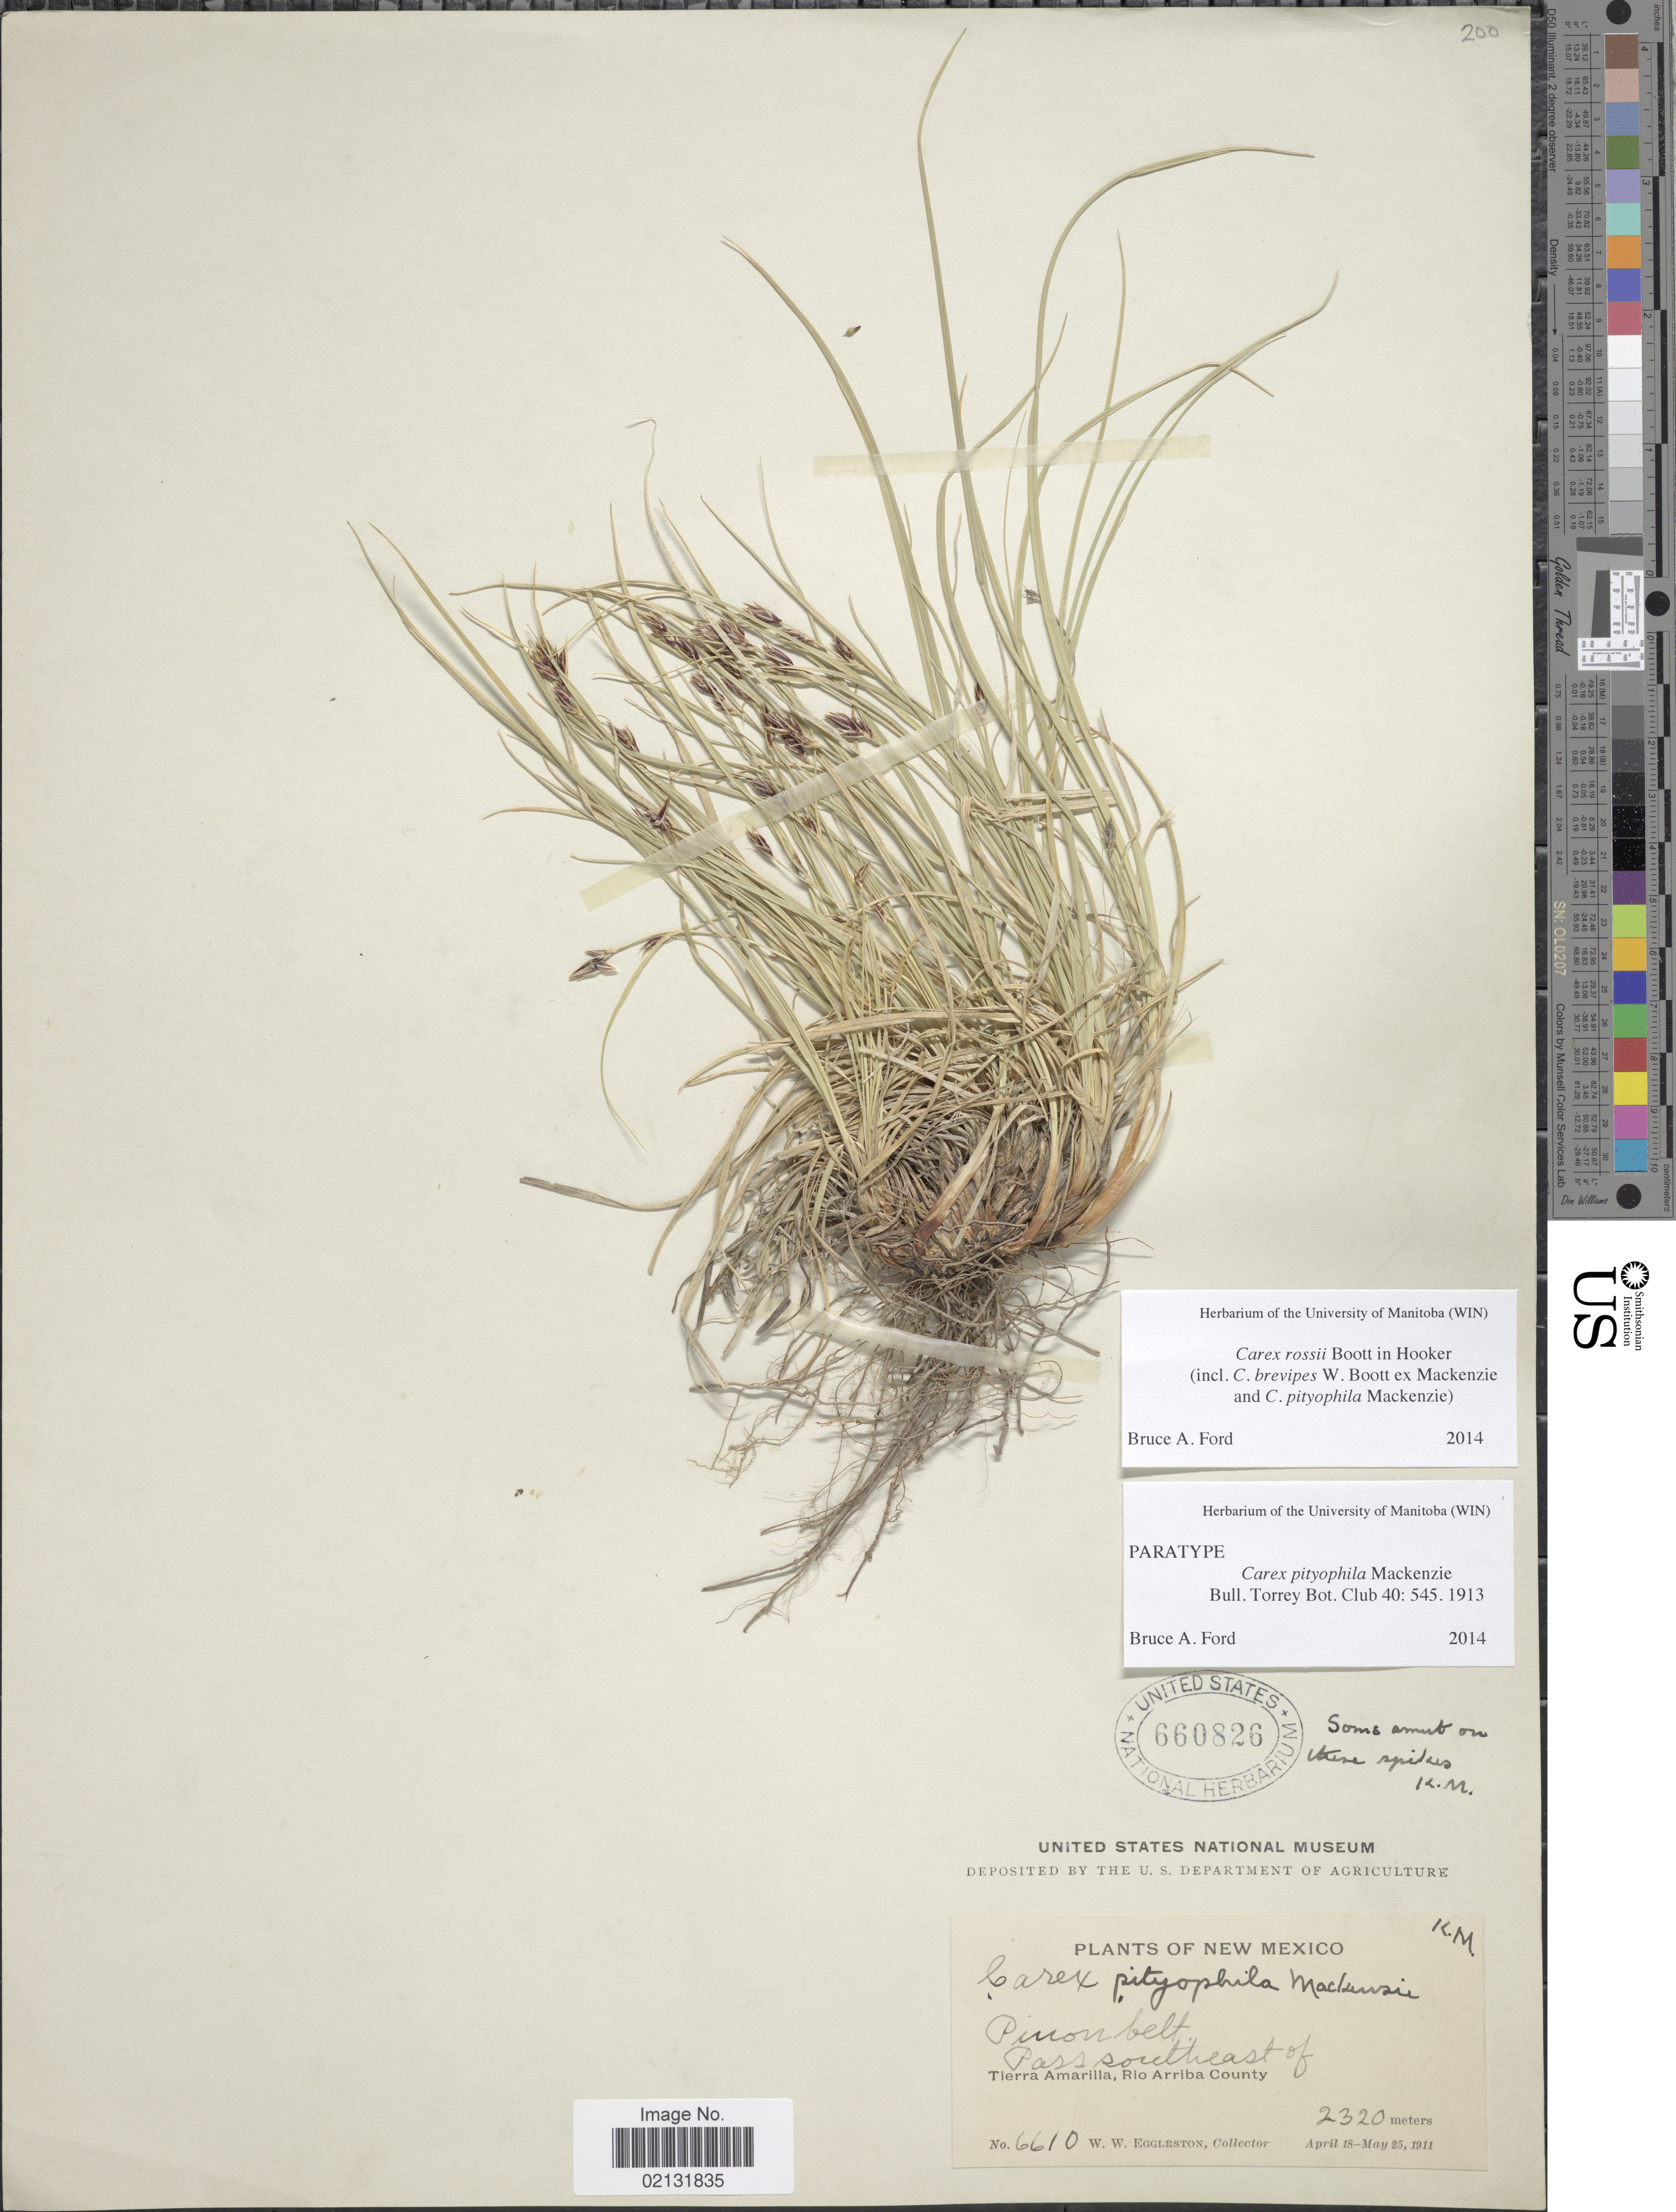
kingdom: Plantae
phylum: Tracheophyta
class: Liliopsida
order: Poales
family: Cyperaceae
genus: Carex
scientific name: Carex rossii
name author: Boott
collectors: W. W. Eggleston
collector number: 6610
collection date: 1911-04-18/1911-05-25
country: United States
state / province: New Mexico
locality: New Mexico, Pinon belt. Pass southeast of Tierra Amarilla, Rio Arriba County.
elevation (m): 2320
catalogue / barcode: US 660826